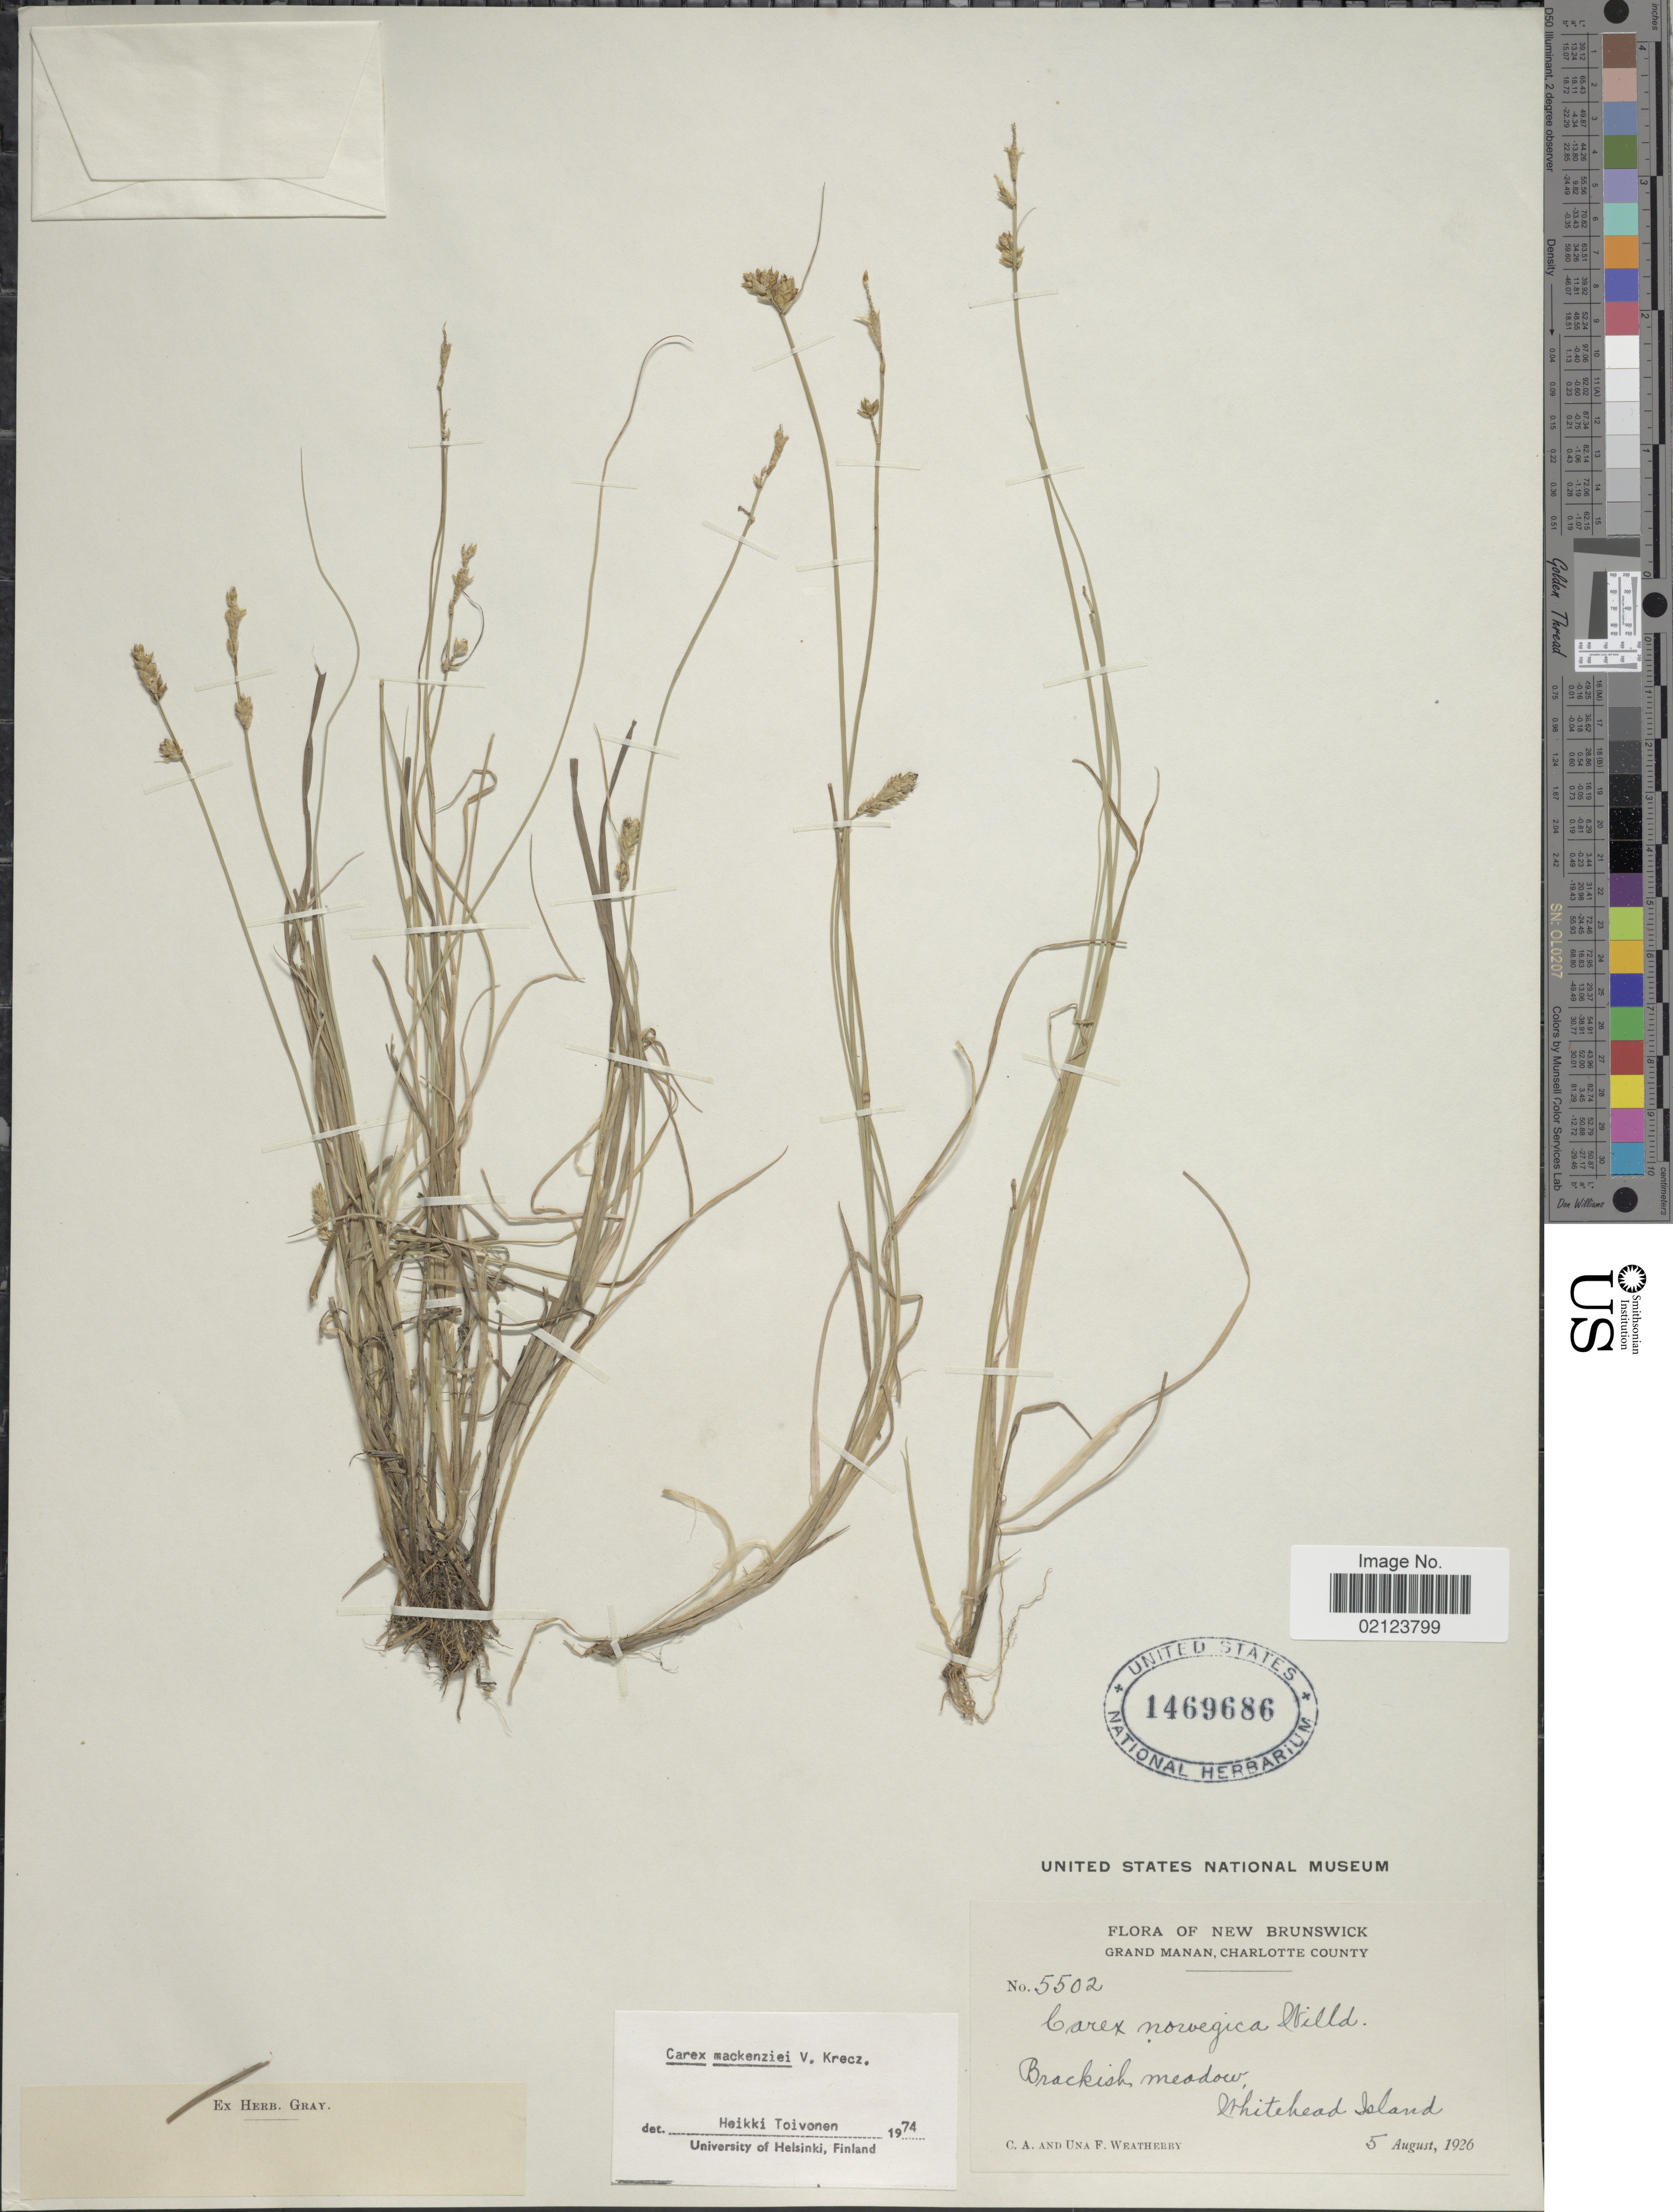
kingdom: Plantae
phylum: Tracheophyta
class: Liliopsida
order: Poales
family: Cyperaceae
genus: Carex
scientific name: Carex mackenziei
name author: V.I. Krecz.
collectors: C. A. Weatherby & U. Weatherby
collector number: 5502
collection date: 1926-08-05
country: Canada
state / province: New Brunswick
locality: Grand Manan, Charlotte County. Brackish meadow, Whitehead Island.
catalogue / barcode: US 1469686